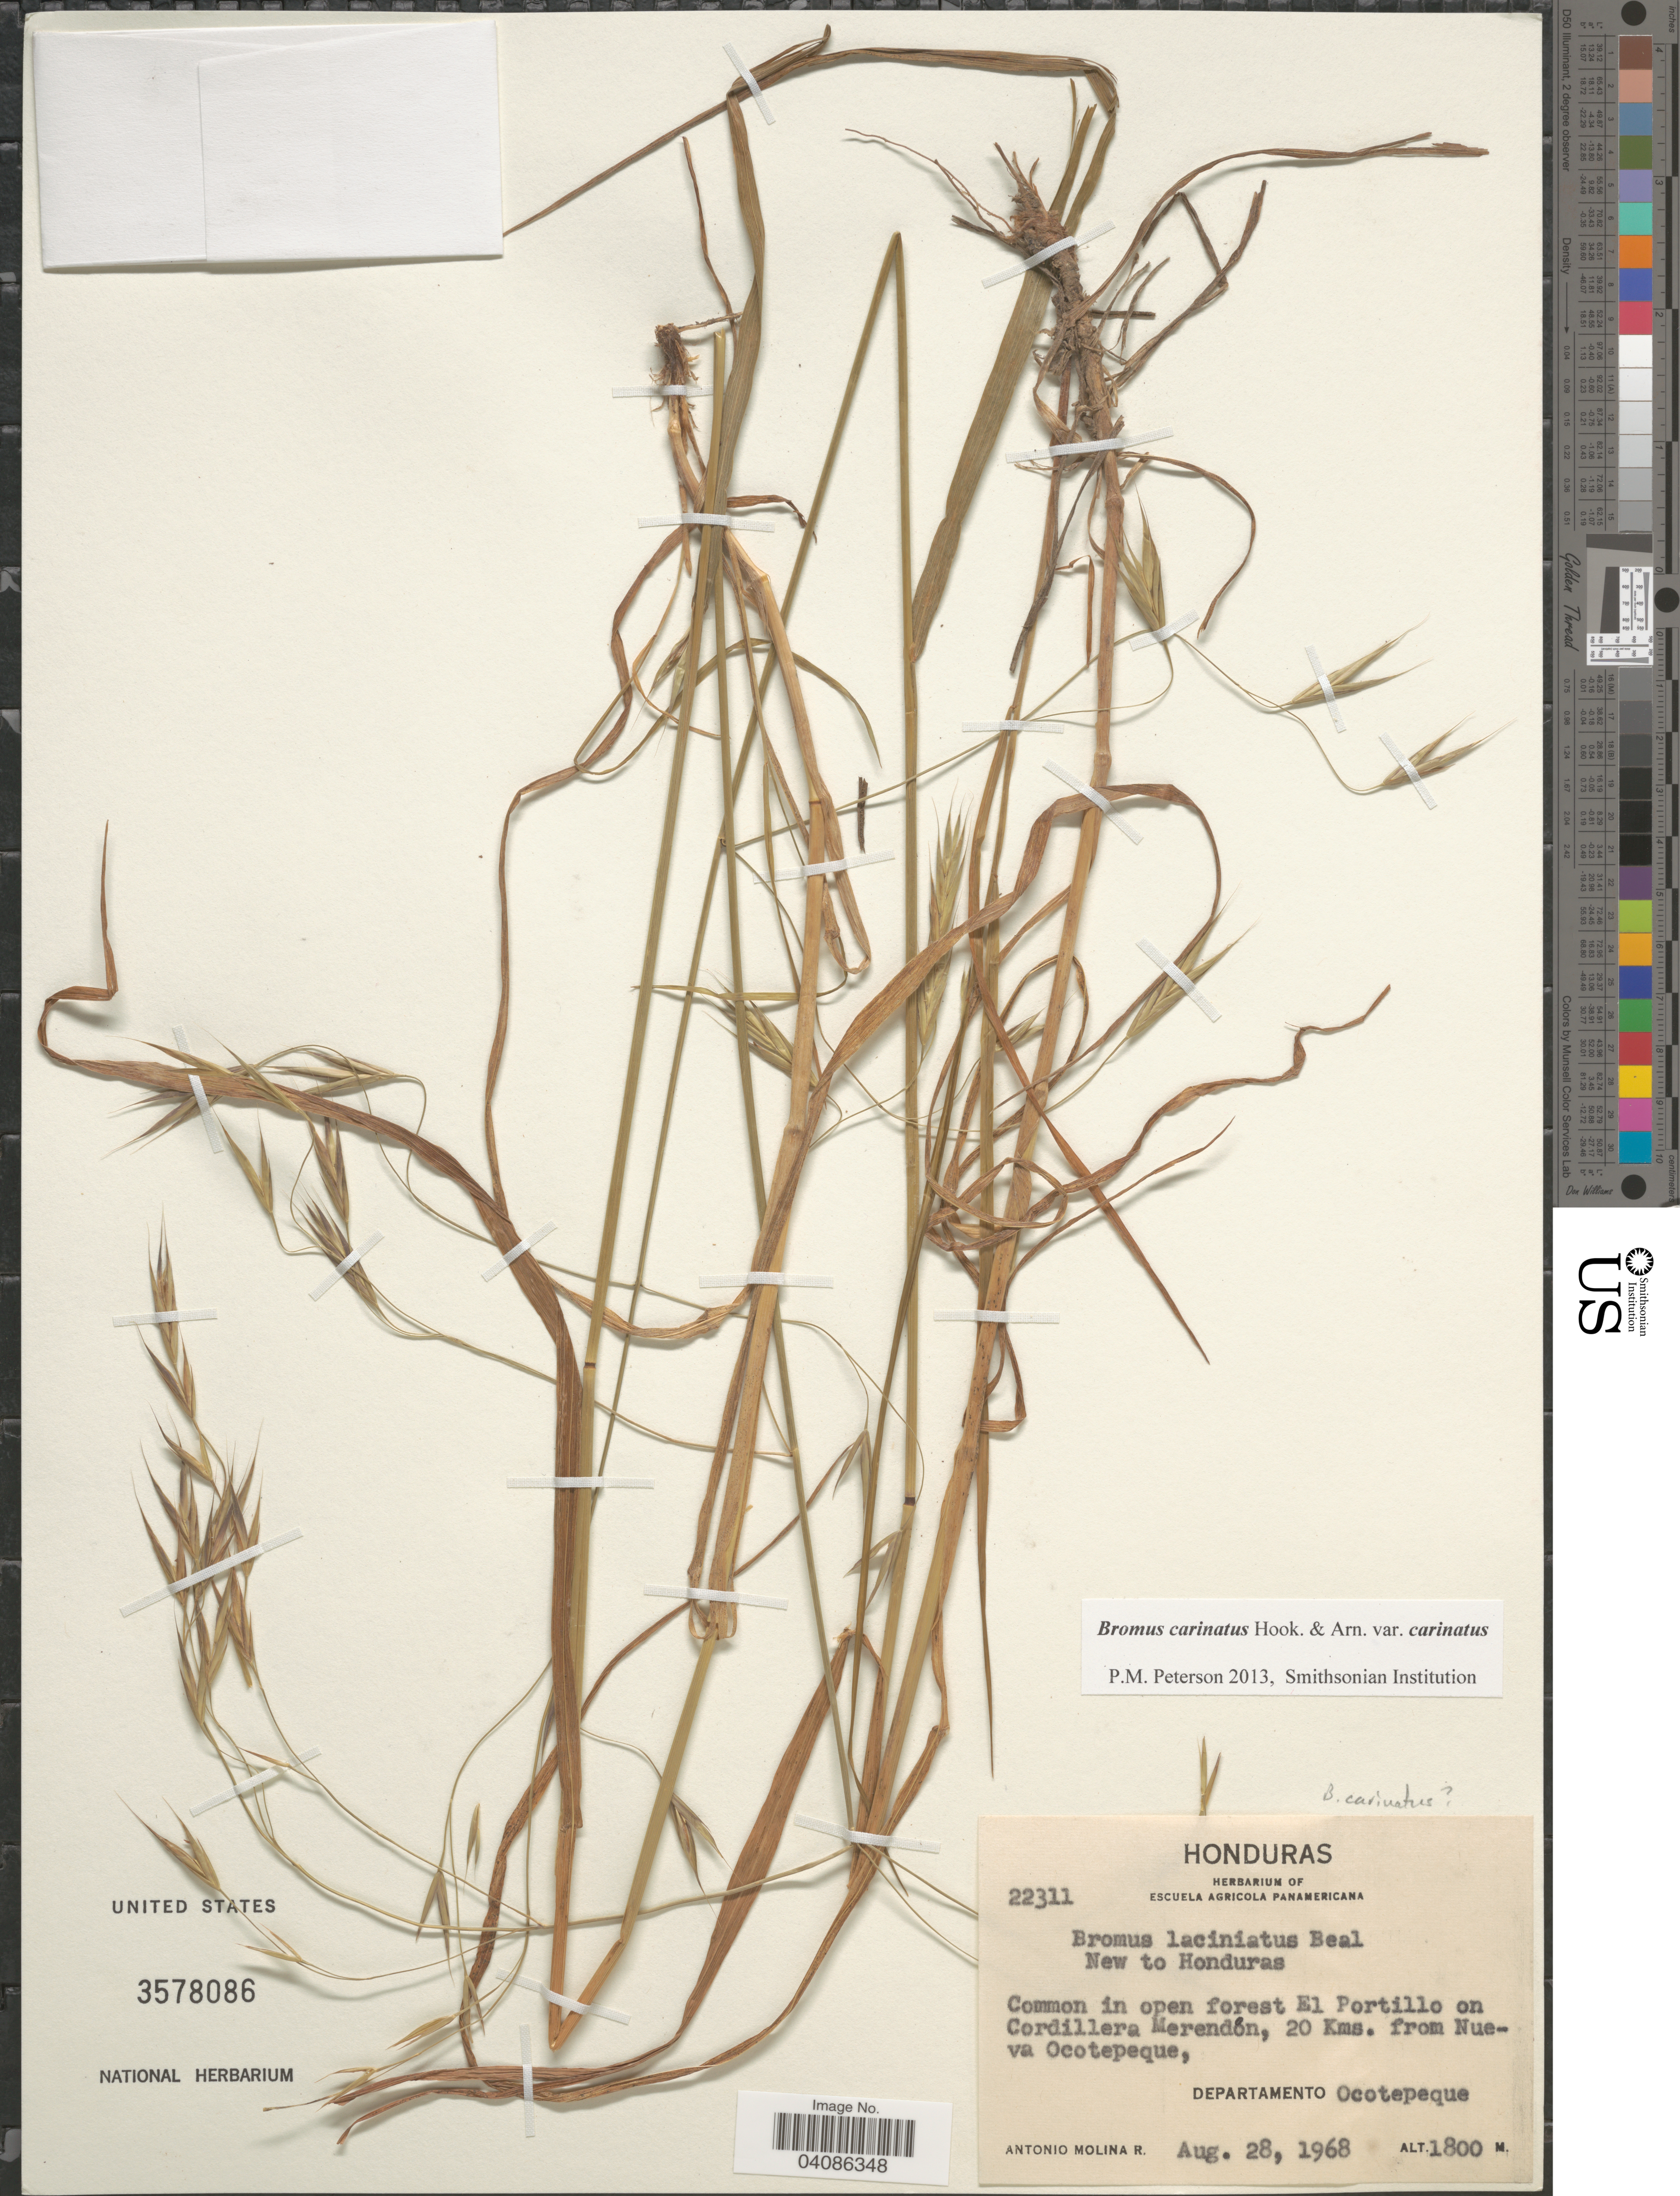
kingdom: Plantae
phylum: Tracheophyta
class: Liliopsida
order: Poales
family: Poaceae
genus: Bromus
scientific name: Bromus carinatus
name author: Hook. & Arn.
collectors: A. Molina R.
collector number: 22311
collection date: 1968-08-28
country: Honduras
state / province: Ocotepeque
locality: Common in open forest El Portillo on Cordillera Merendón, 20 Kms. from Nueva Ocotepeque, Departamento Ocotepeque.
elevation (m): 1800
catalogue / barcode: US 3578086